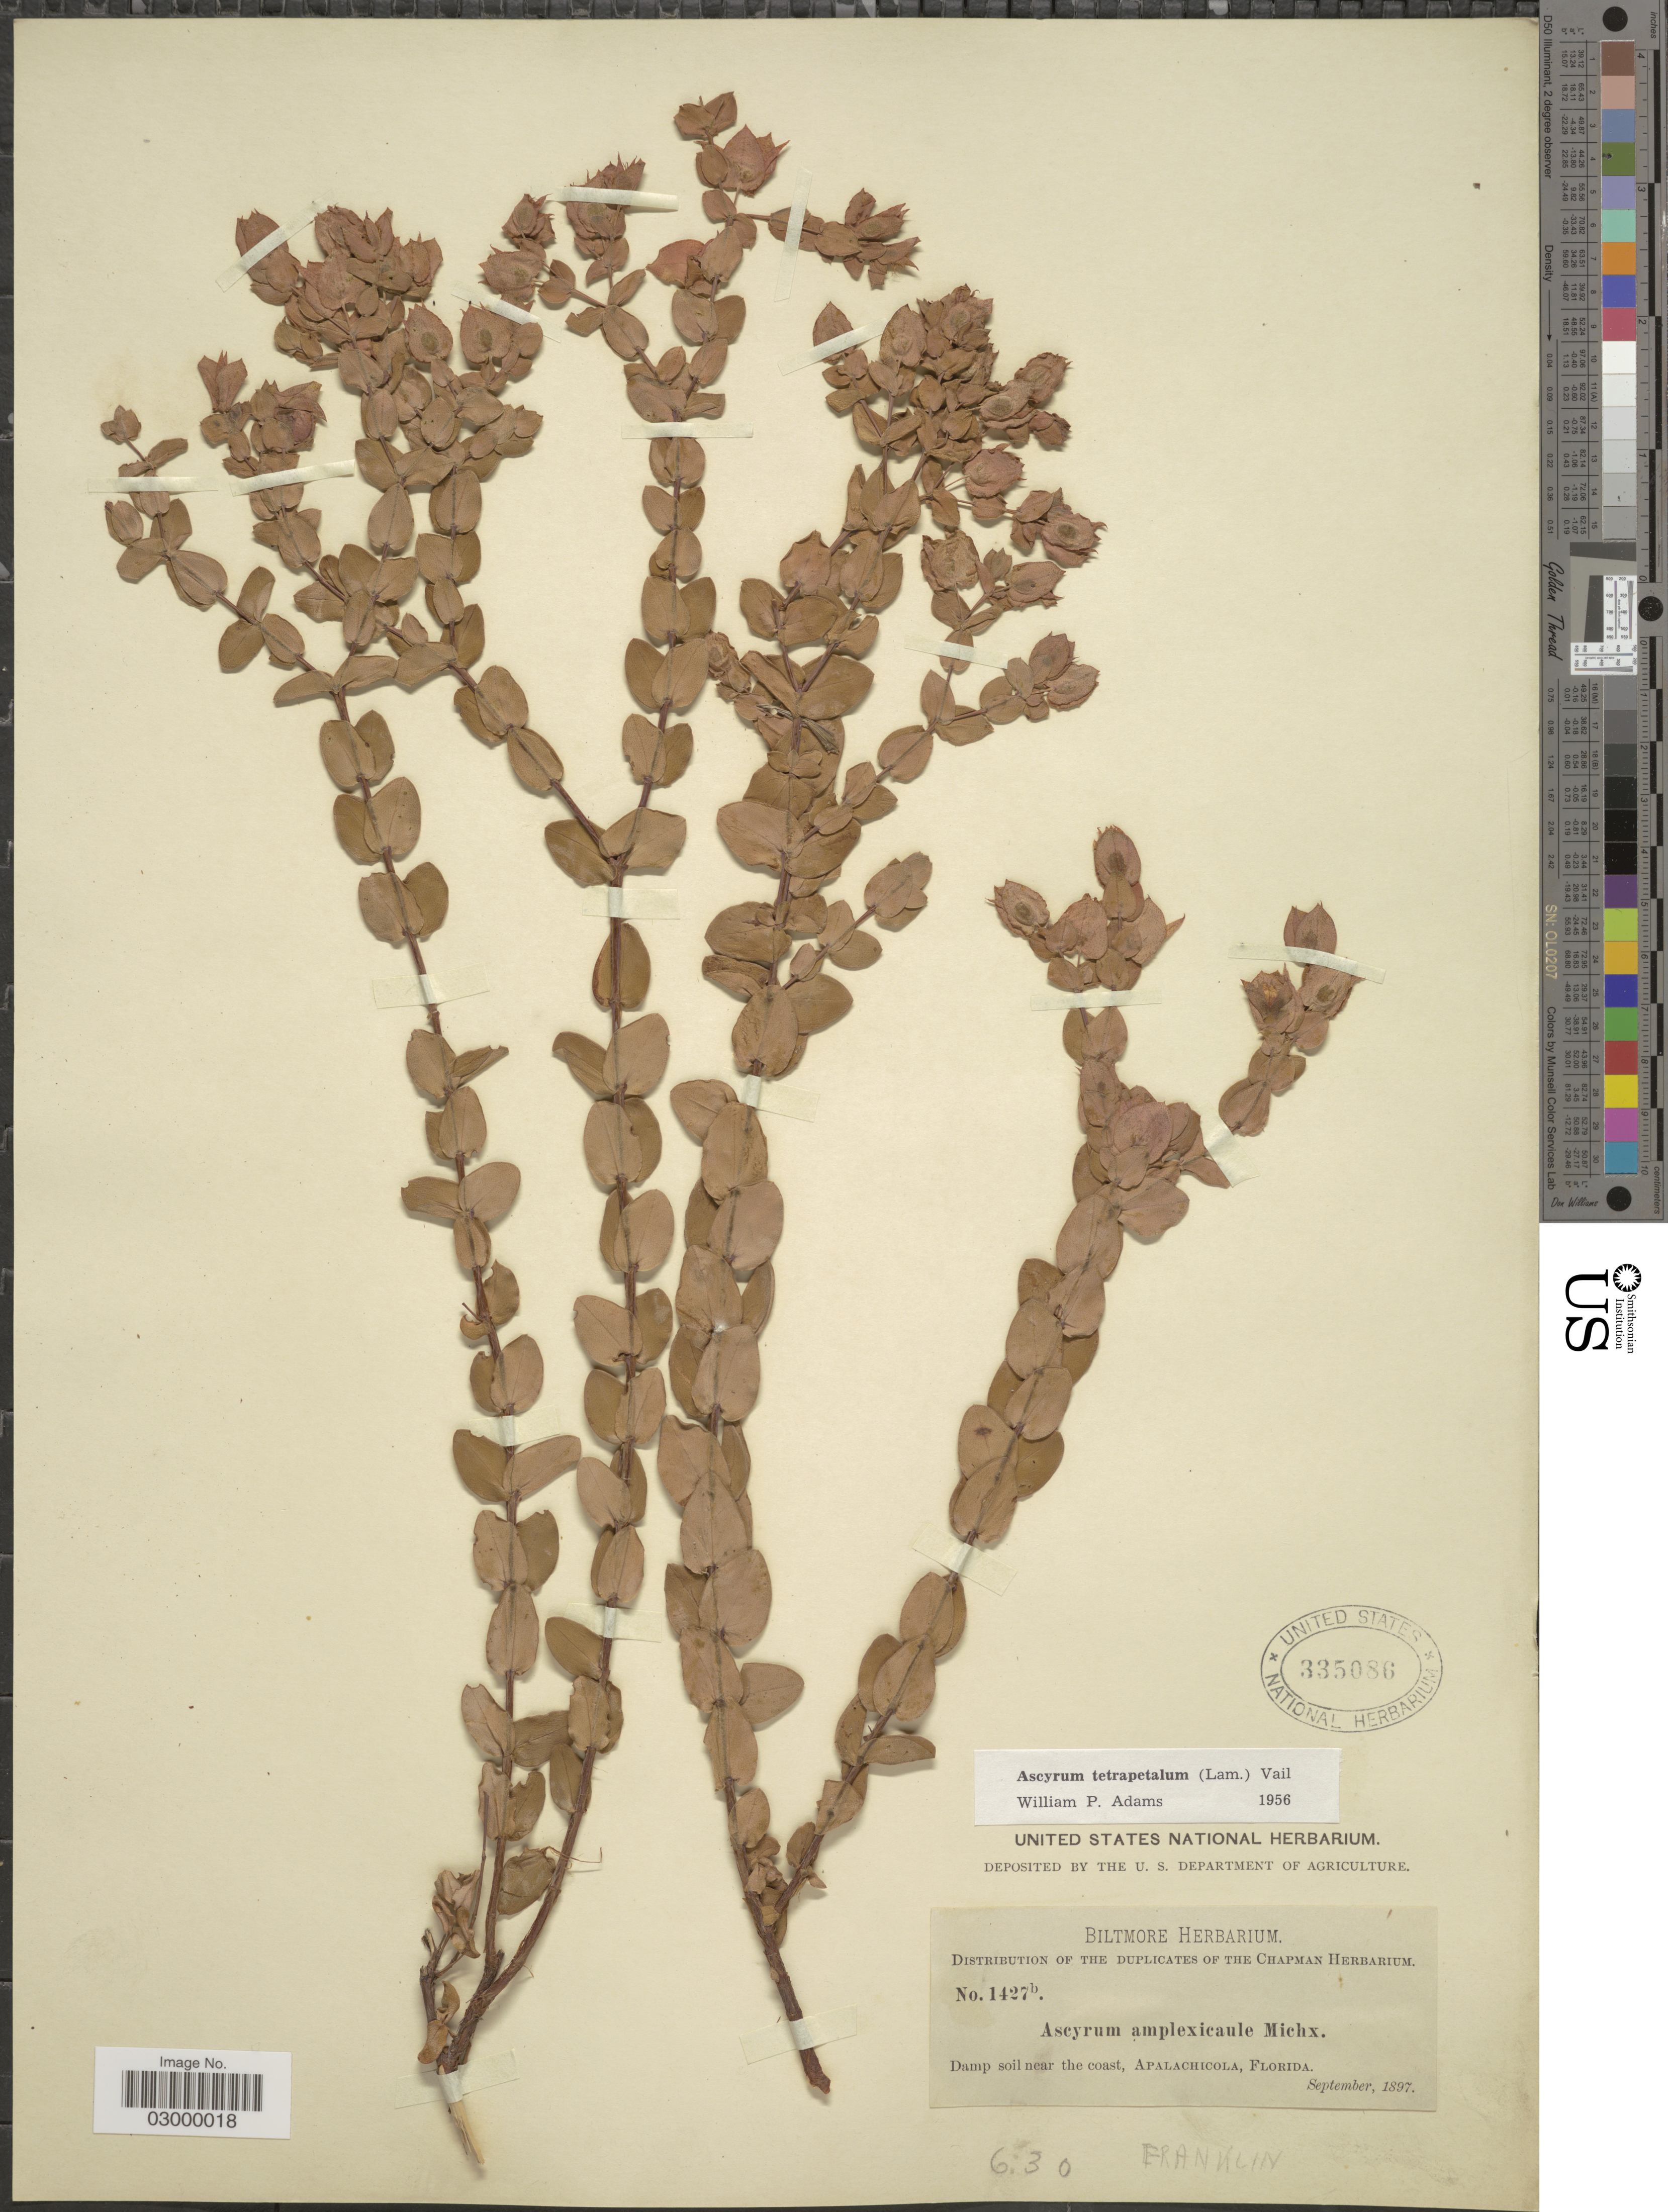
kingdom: Plantae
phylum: Tracheophyta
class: Magnoliopsida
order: Malpighiales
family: Hypericaceae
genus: Hypericum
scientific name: Hypericum tetrapetalum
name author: Lam.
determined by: Strong, Mark T., (BOT), Smithsonian Institution - National Museum of Natural History (UNITED STATES)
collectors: ex herb. Biltmore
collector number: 1427b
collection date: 1897-09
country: United States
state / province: Florida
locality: Damp soil near the coast, Apalachicola. Franklin.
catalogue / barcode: US 335086